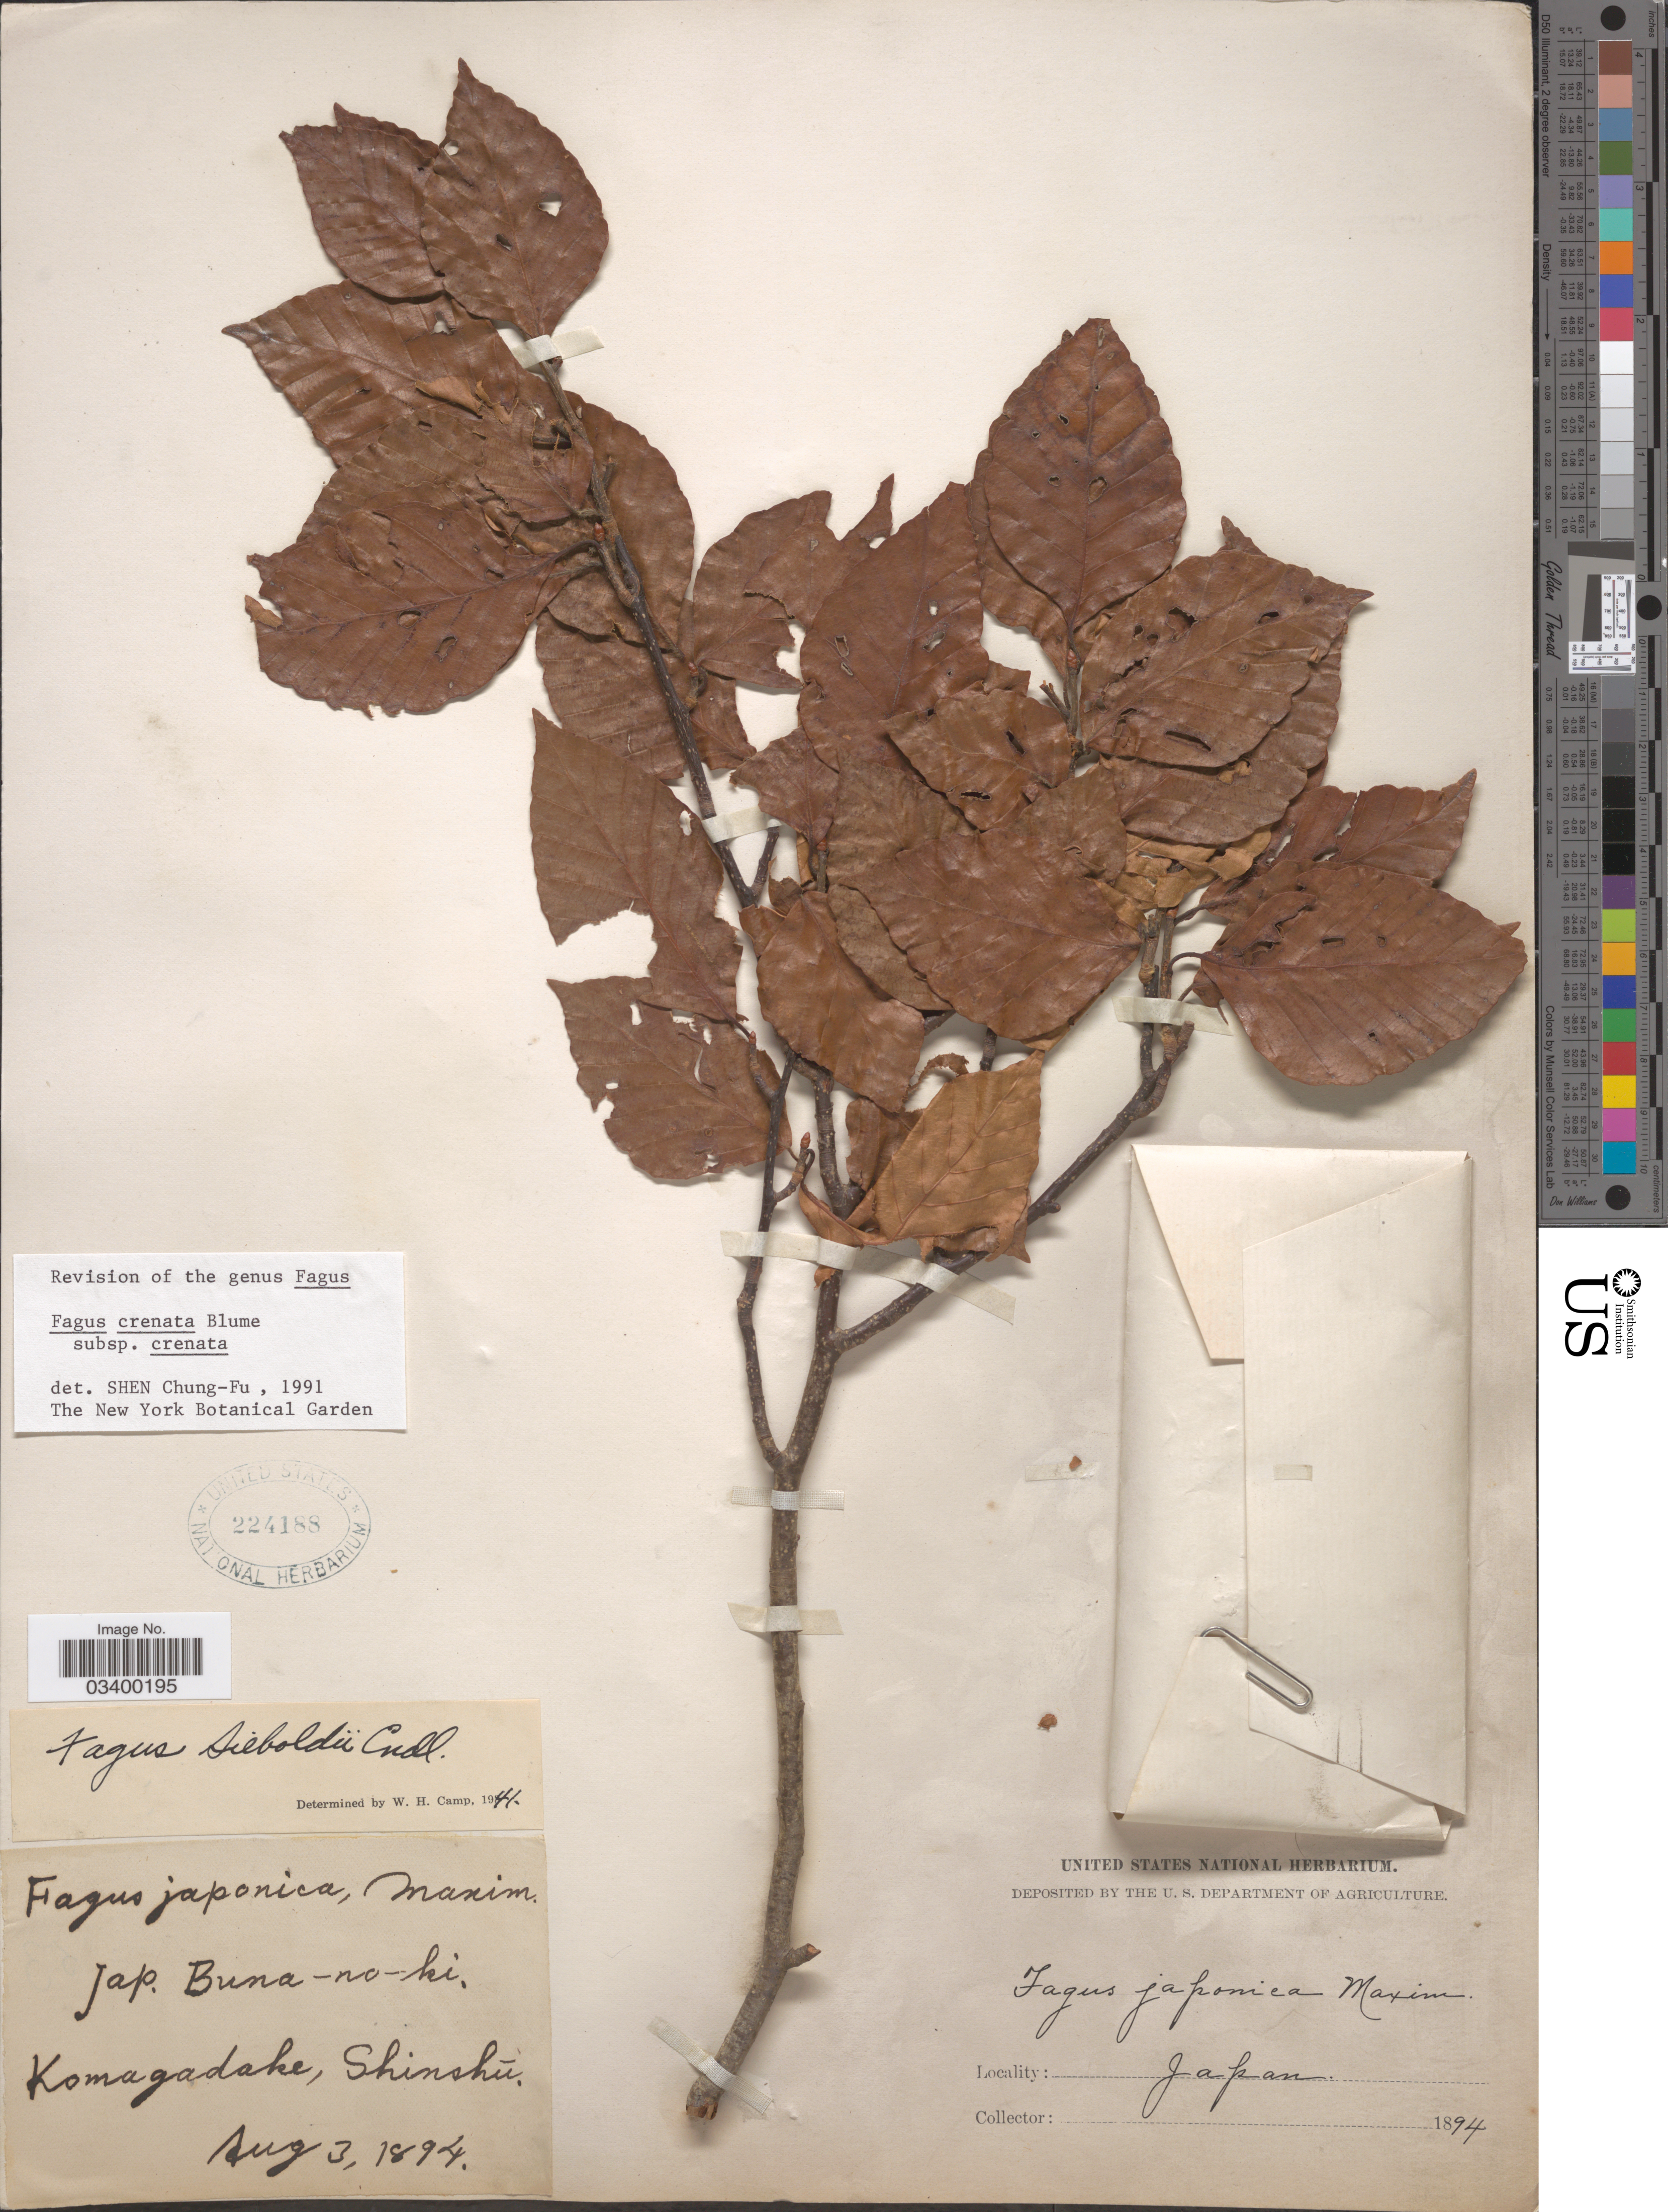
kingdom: Plantae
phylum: Tracheophyta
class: Magnoliopsida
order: Fagales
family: Fagaceae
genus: Fagus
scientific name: Fagus crenata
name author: Blume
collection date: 1894-08-03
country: Japan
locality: Komagadake, Shinshū.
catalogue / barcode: US 224188